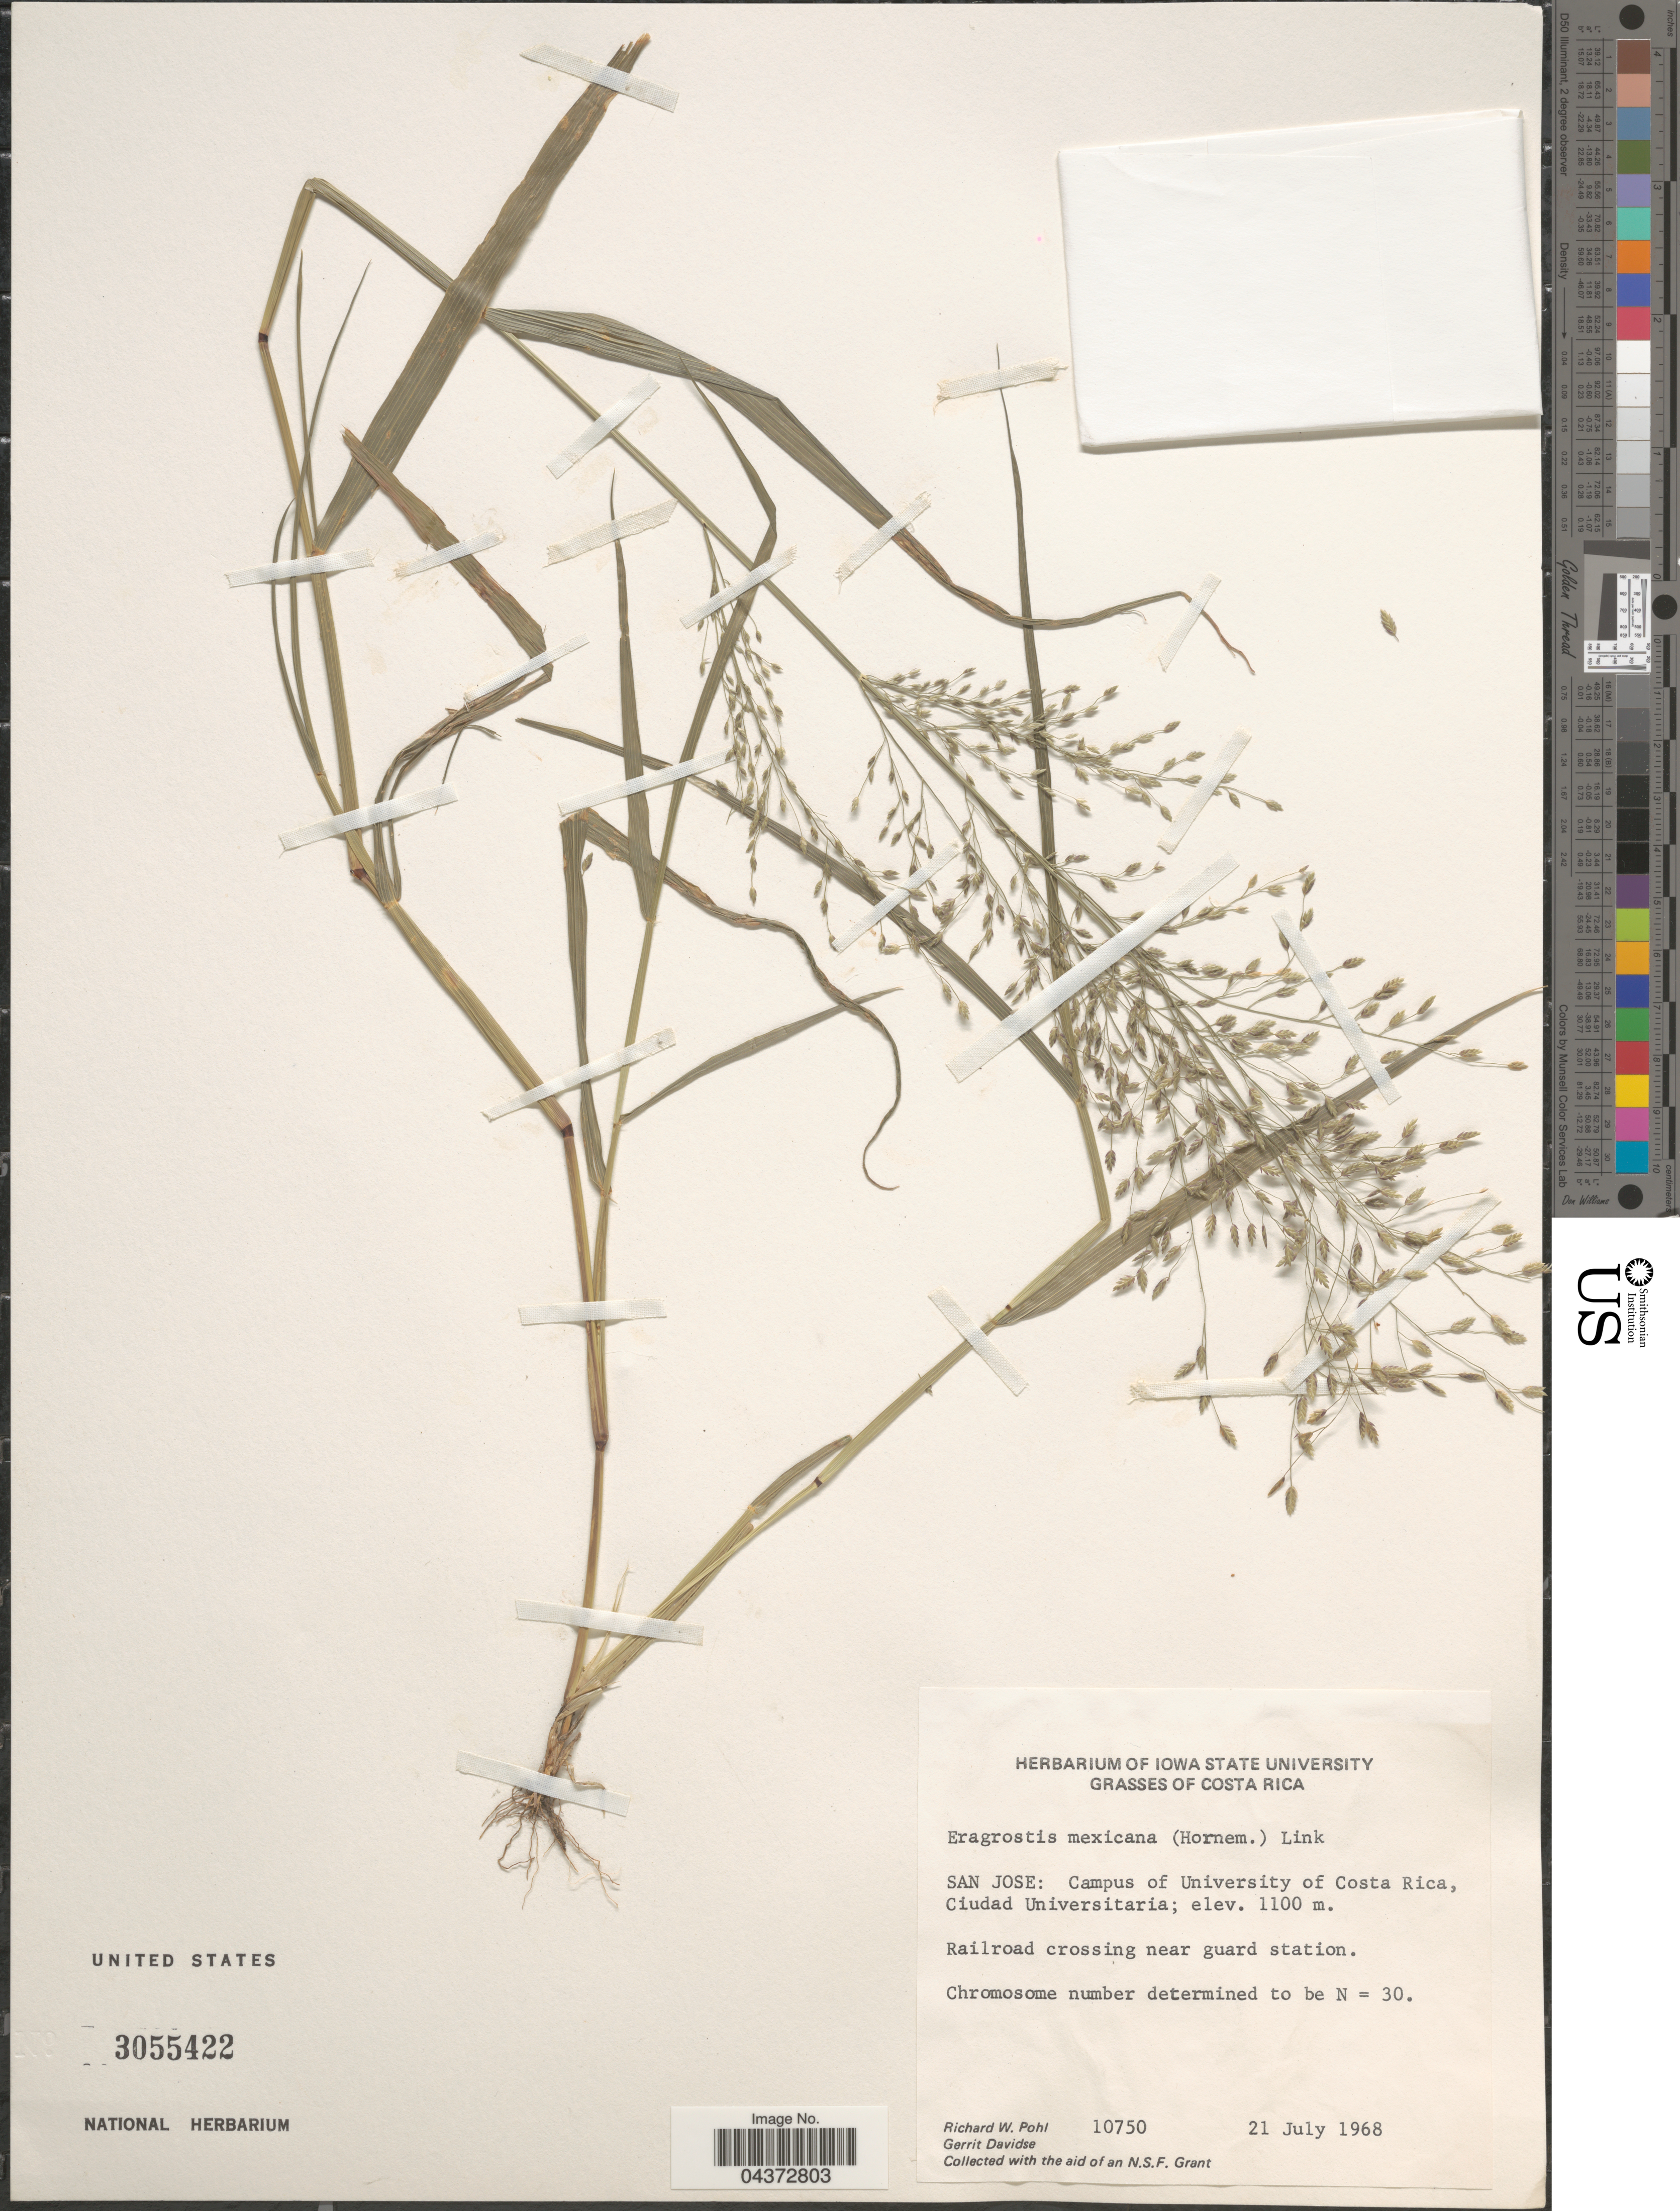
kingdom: Plantae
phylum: Tracheophyta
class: Liliopsida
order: Poales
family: Poaceae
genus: Eragrostis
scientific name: Eragrostis mexicana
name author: (Hornem.) Link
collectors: R. W. Pohl & G. Davidse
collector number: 10750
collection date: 1968-07-21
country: Costa Rica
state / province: San José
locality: Campus of University of Costa Rica, Ciudad Universitaria. Railroad crossing near guard station.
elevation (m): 1100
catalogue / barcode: US 3055422